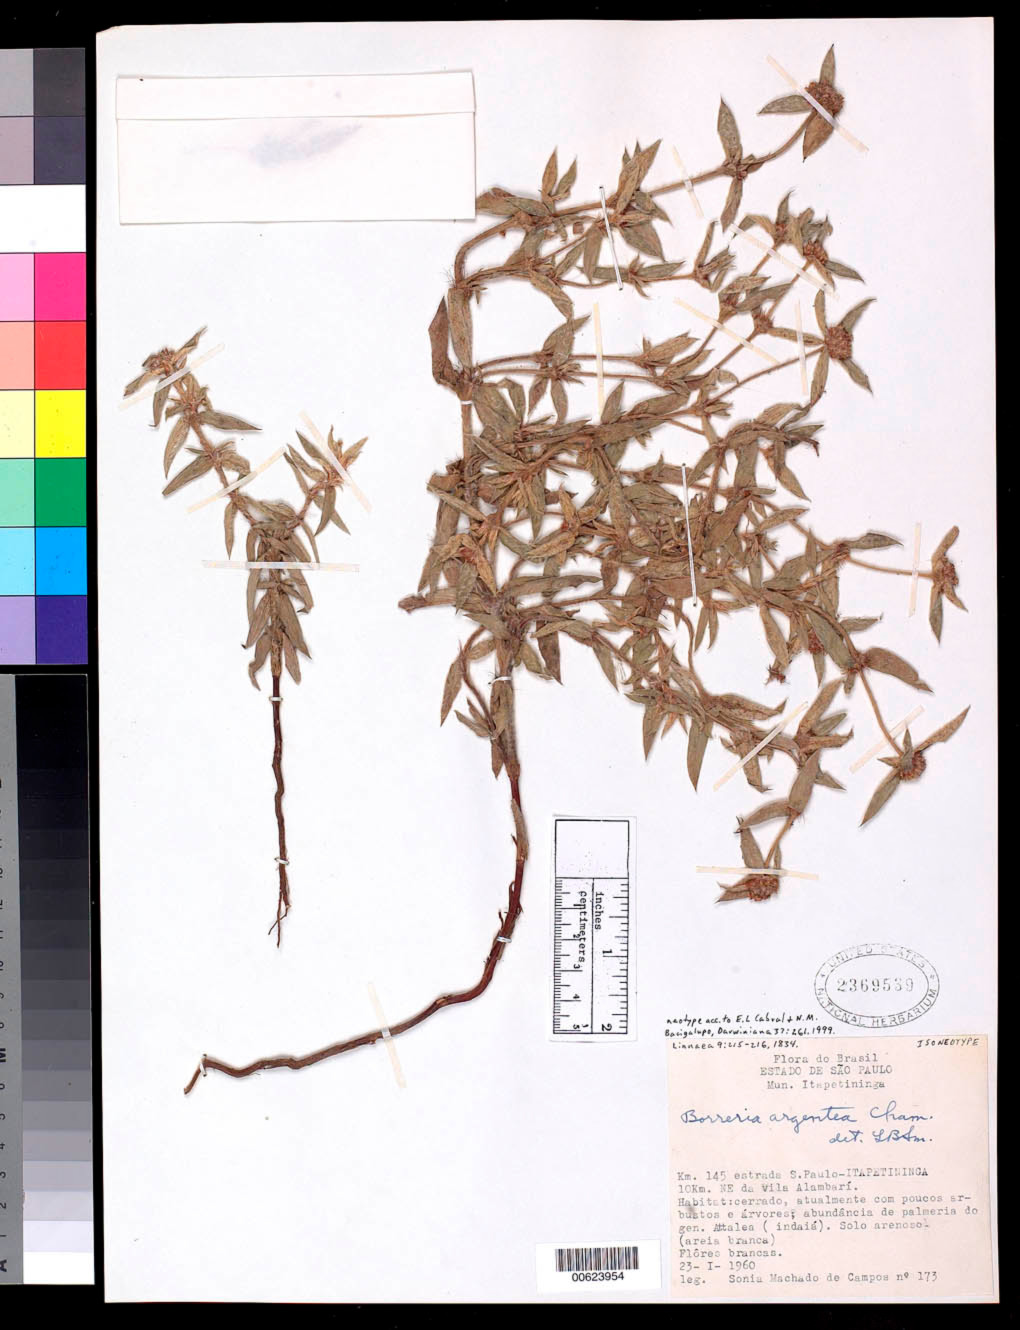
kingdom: Plantae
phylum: Tracheophyta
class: Magnoliopsida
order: Gentianales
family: Rubiaceae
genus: Borreria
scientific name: Borreria argentea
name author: Cham.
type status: Isoneotype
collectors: S. Machado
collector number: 173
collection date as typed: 23 Jan 1960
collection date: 1960-01-23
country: Brazil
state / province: São Paulo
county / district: Itapetininga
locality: Km 145 estrada S. Paulo- Itapetininga, 10 km NE da Vila Alambari.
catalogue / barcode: US 2369539